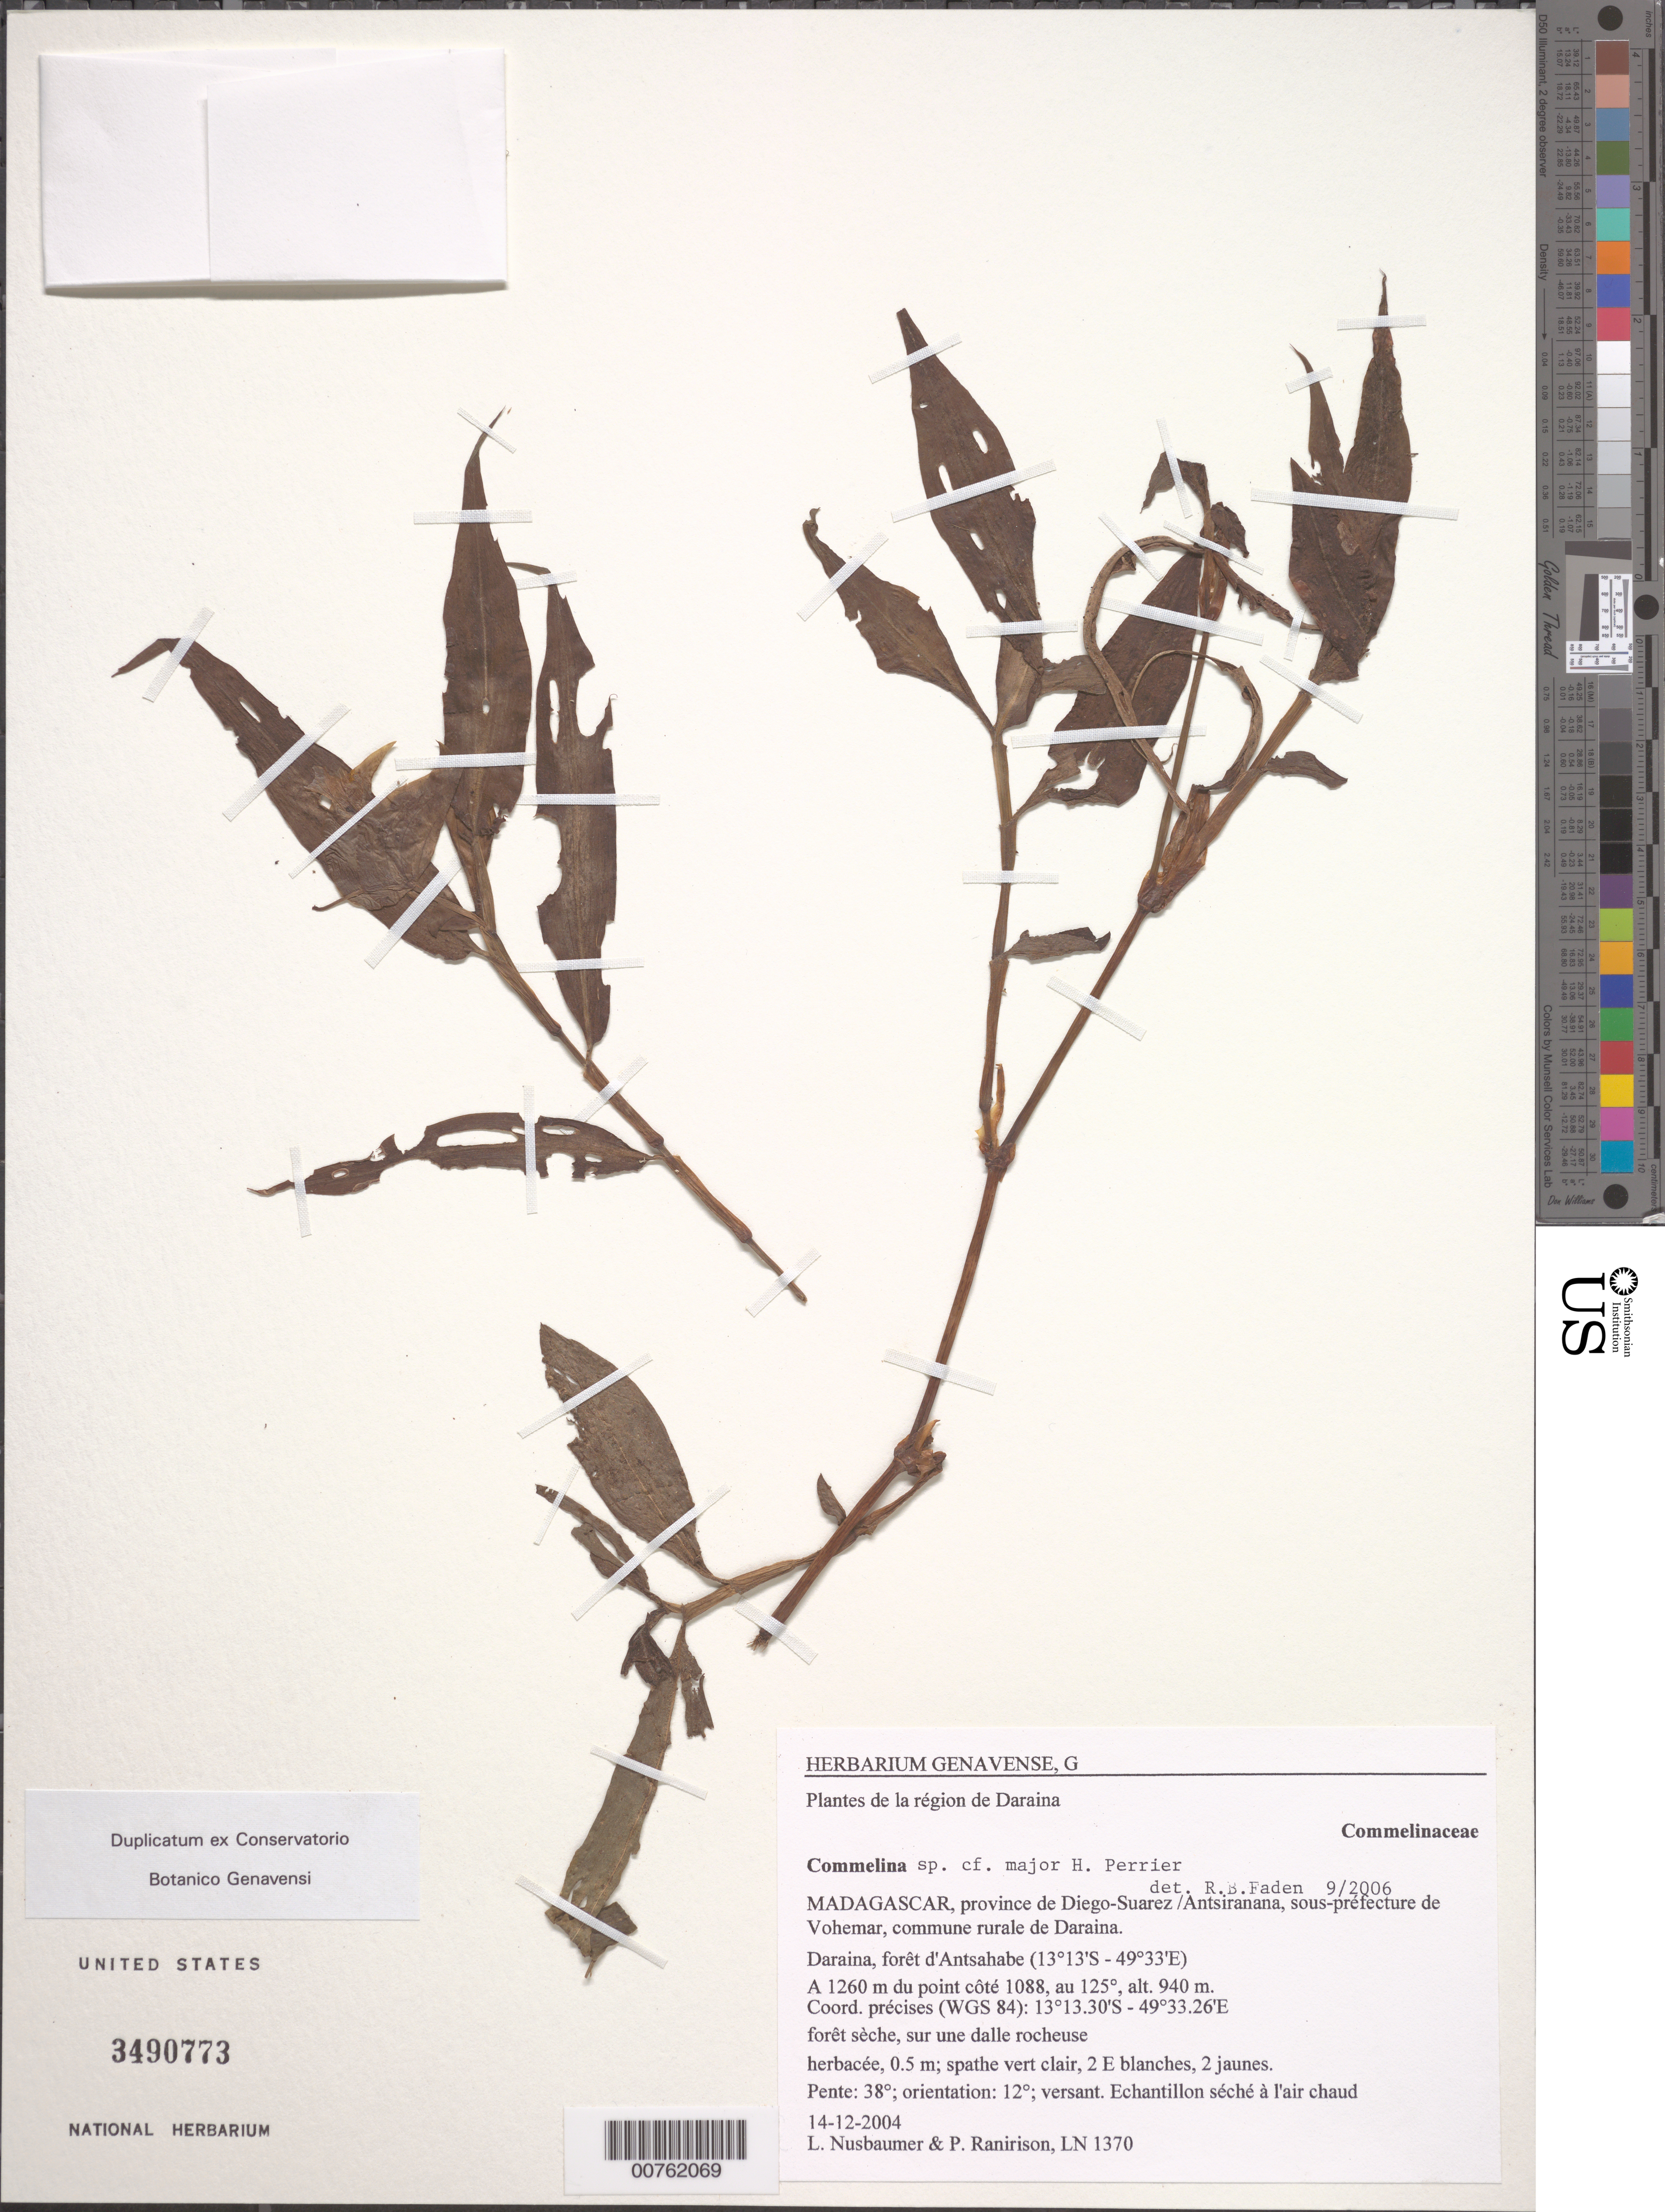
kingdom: Plantae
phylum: Tracheophyta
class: Liliopsida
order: Commelinales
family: Commelinaceae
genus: Commelina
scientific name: Commelina major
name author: H. Perrier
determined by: Faden, Robert B., (US), Smithsonian Institution - National Museum of Natural History (UNITED STATES)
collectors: L. Nusbaumer & P. Ranirison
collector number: LN 1370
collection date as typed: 14 Dec 2004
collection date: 2004-12-14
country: Madagascar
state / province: Sava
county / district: Vohémar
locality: sous-prefecture de Vohemar, commune rurale de Daraina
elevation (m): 940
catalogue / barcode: US 3490773